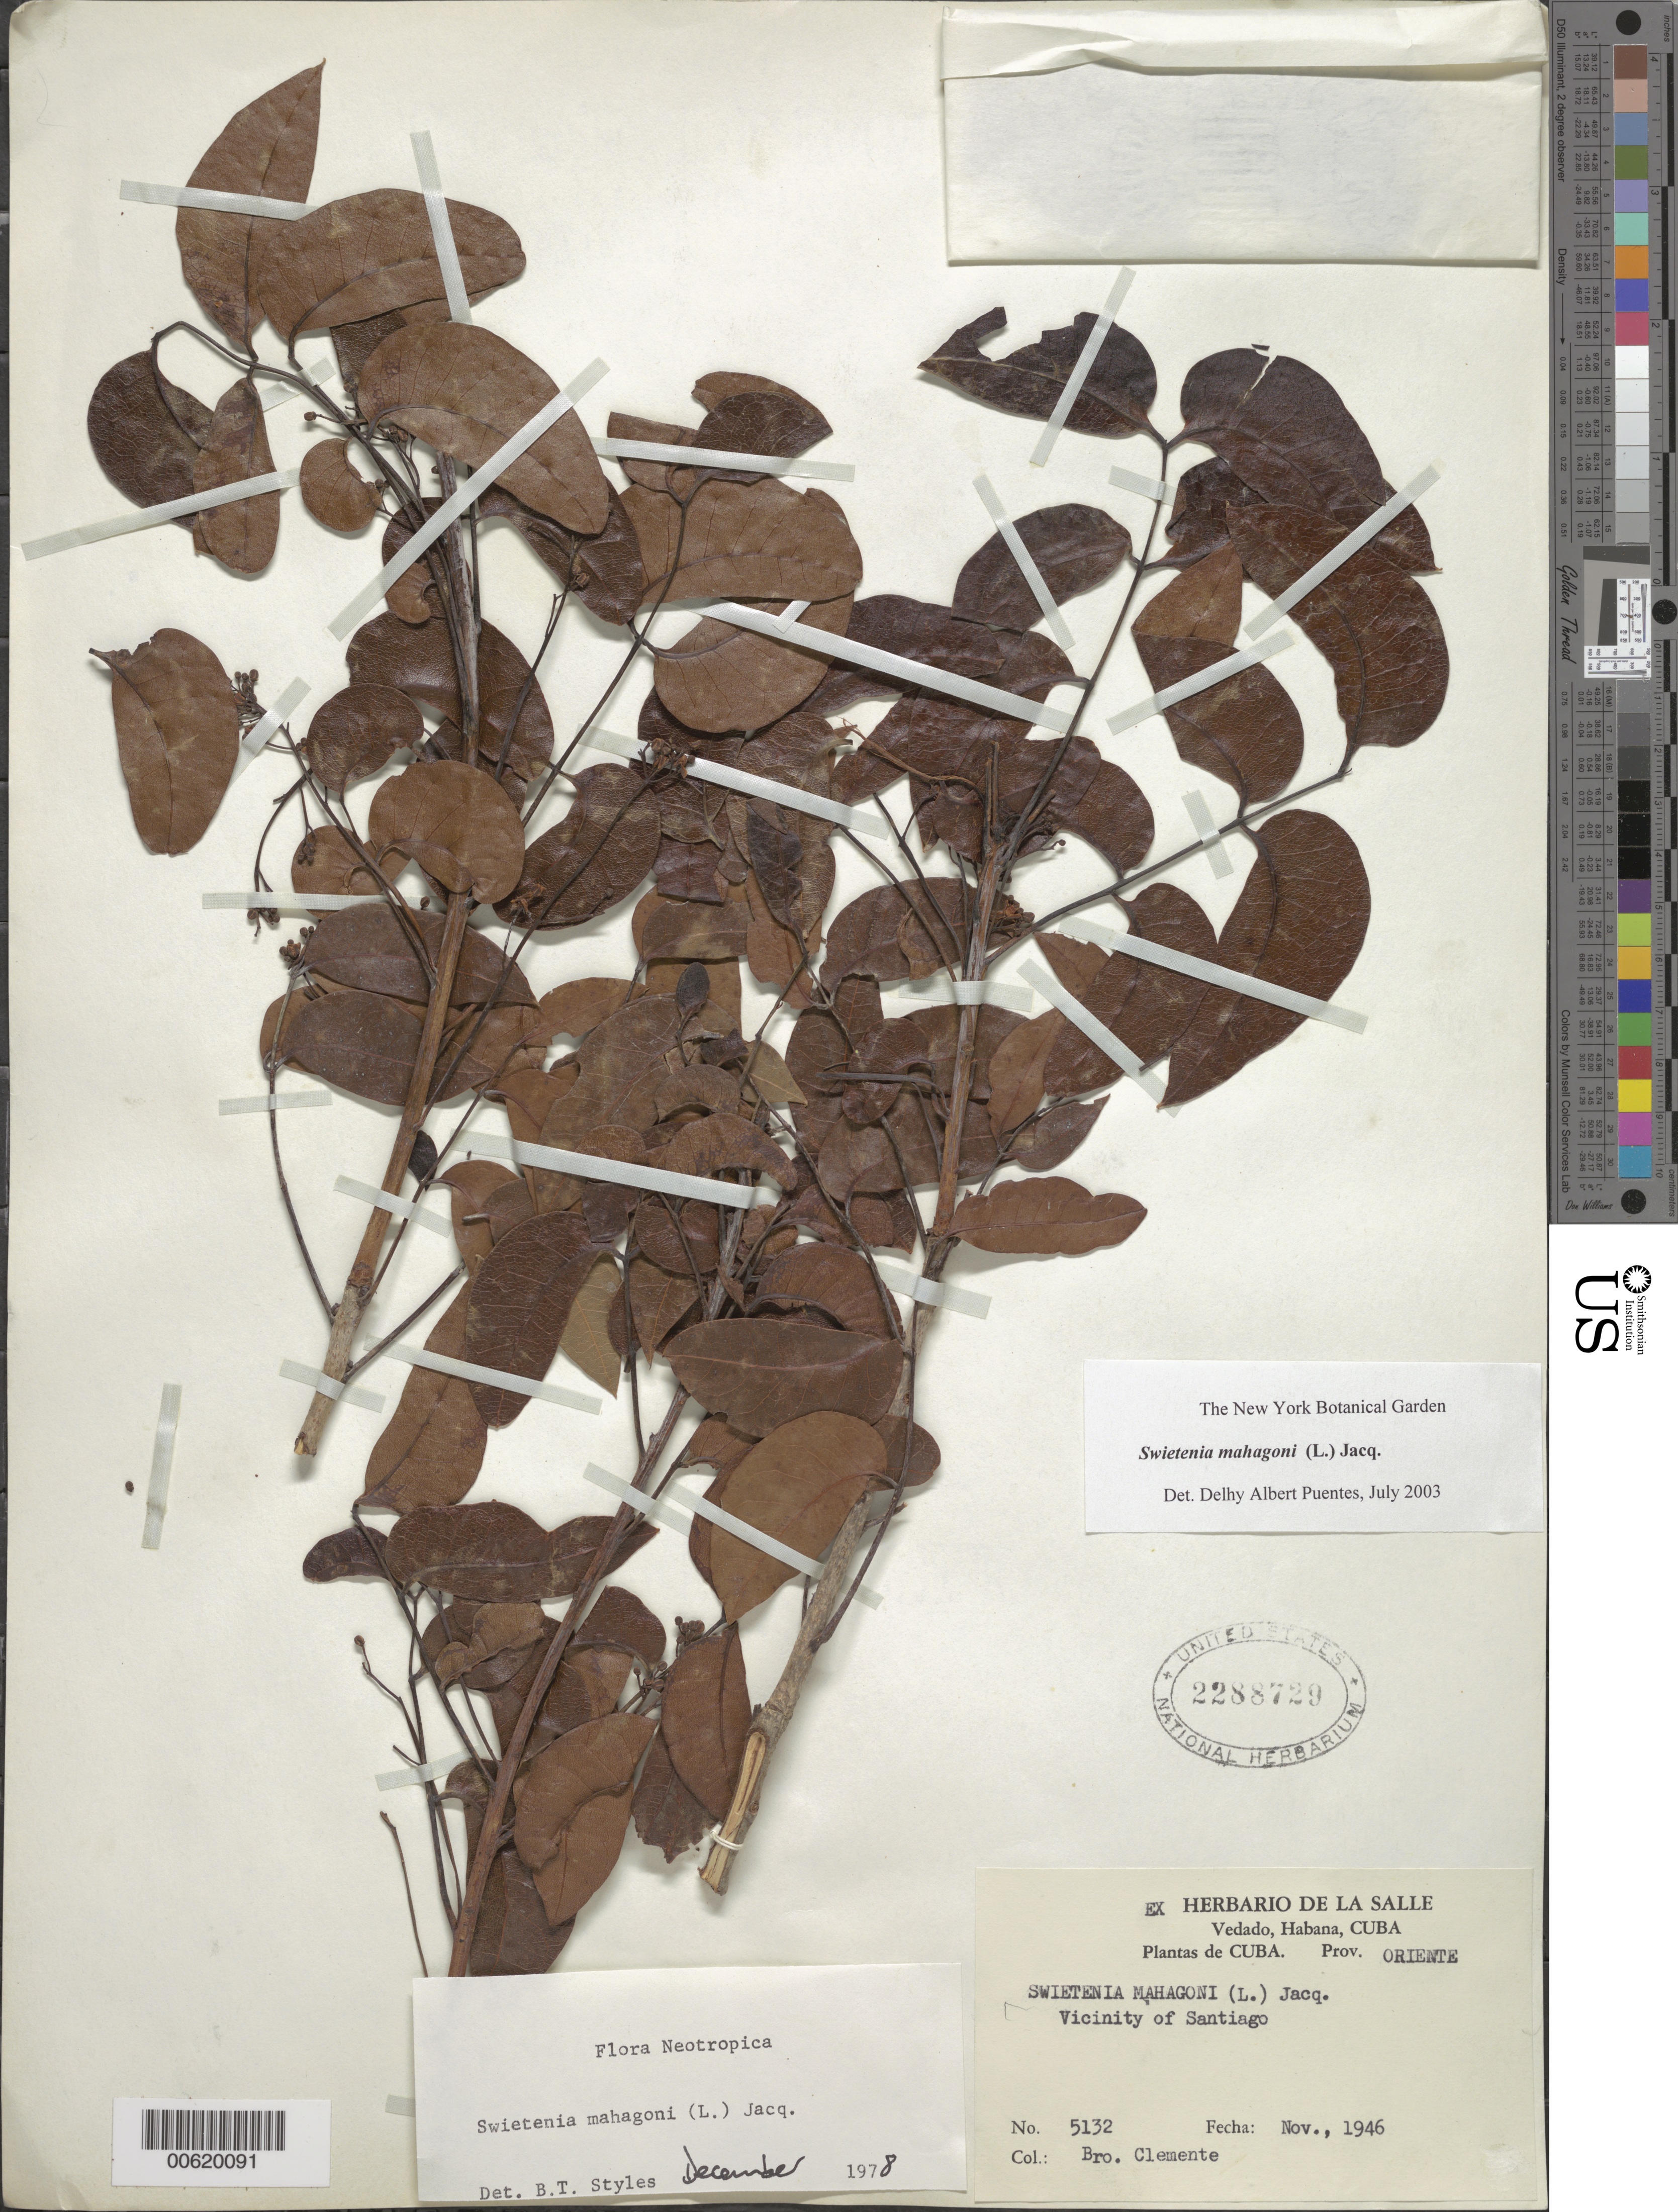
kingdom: Plantae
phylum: Tracheophyta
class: Magnoliopsida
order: Sapindales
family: Meliaceae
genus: Swietenia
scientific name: Swietenia mahagoni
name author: (L.) Jacq.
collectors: Bro. Clemente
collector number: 5132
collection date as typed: Nov 1946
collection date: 1946-11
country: Cuba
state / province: La Habana (city)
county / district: Santiago de las Vegas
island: Greater Antilles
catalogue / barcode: US 2288729